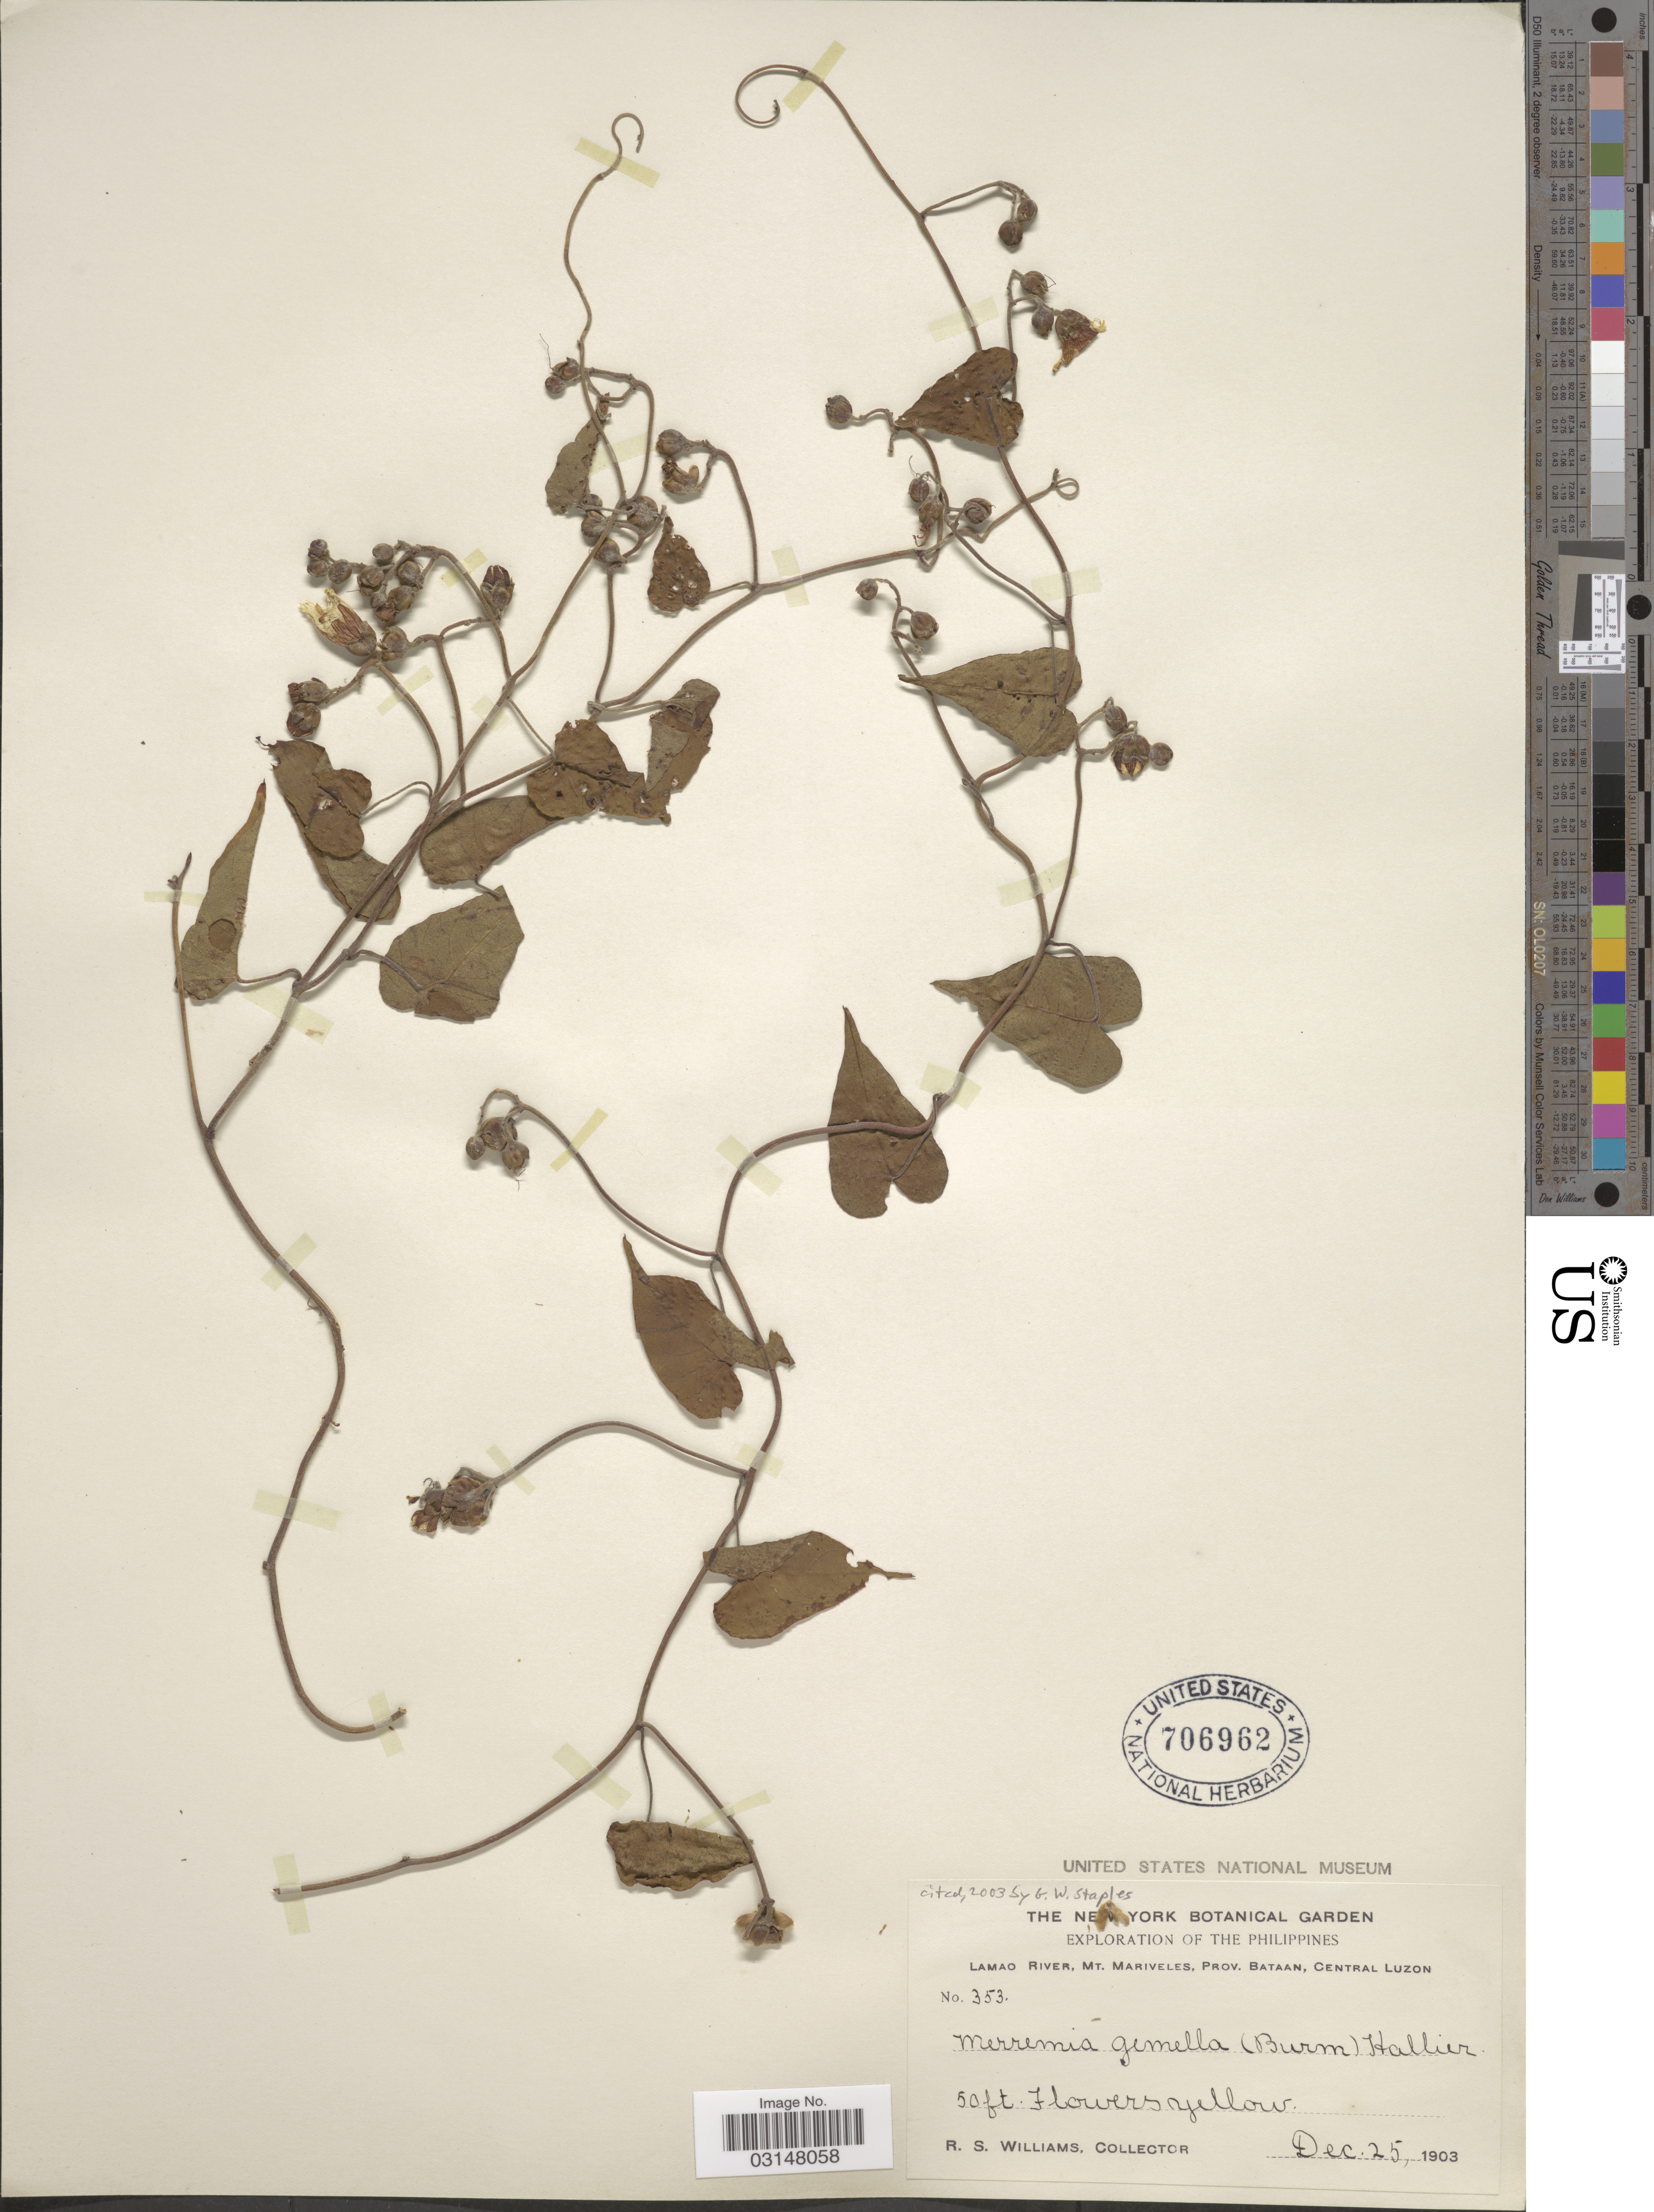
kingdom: Plantae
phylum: Tracheophyta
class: Magnoliopsida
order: Solanales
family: Convolvulaceae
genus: Merremia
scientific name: Merremia gemella var. gemella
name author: (Burm. f.) Hallier f.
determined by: Strong, Mark T., (BOT), Smithsonian Institution - National Museum of Natural History (UNITED STATES)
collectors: R. S. Williams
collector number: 353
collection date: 1903-12-25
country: Philippines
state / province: Central Luzon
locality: Lamao River, Mt. Mariveles, Prov. Bataan, Central Luzon.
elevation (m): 15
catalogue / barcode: US 706962